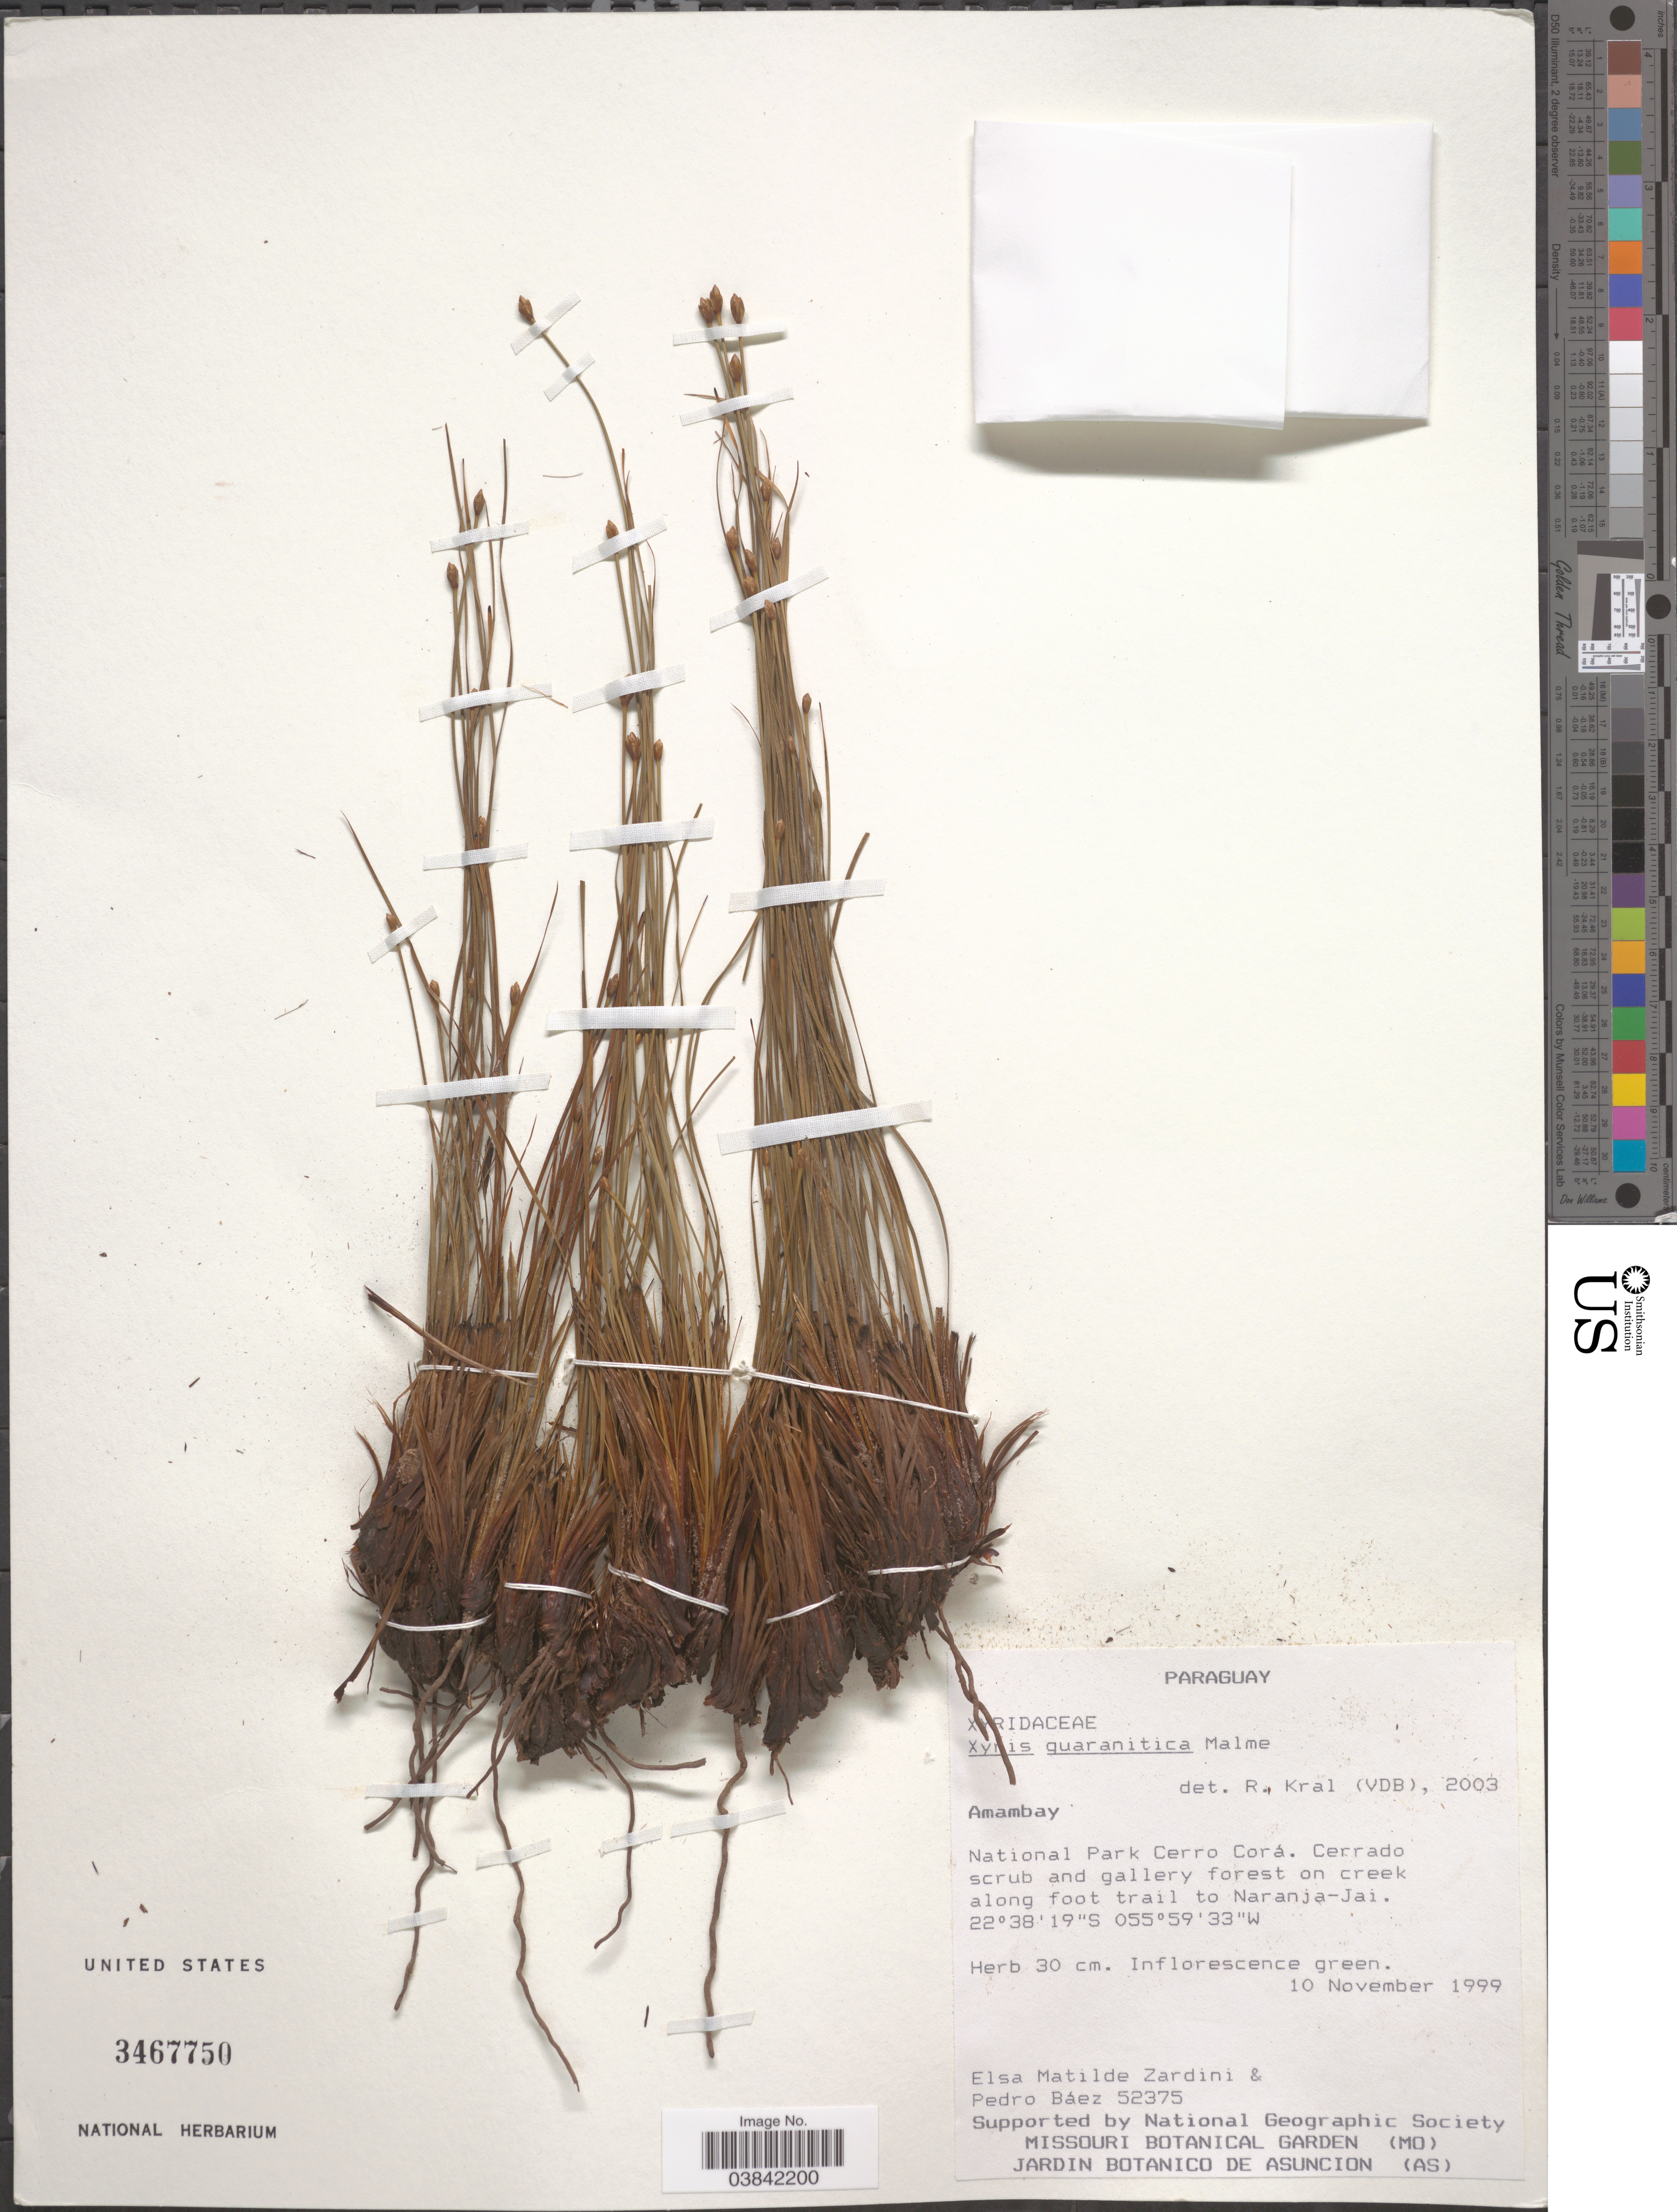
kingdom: Plantae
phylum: Tracheophyta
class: Liliopsida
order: Poales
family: Xyridaceae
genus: Xyris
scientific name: Xyris guaranitica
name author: Malme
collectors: E. M. Zardini & P. Báez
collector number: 52375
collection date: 1999-11-10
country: Paraguay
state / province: Amambay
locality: National Park Cerro Corá. Cerrado scrub and gallery forest on creek along foot trail to Naranja-Jai.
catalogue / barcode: US 3467750